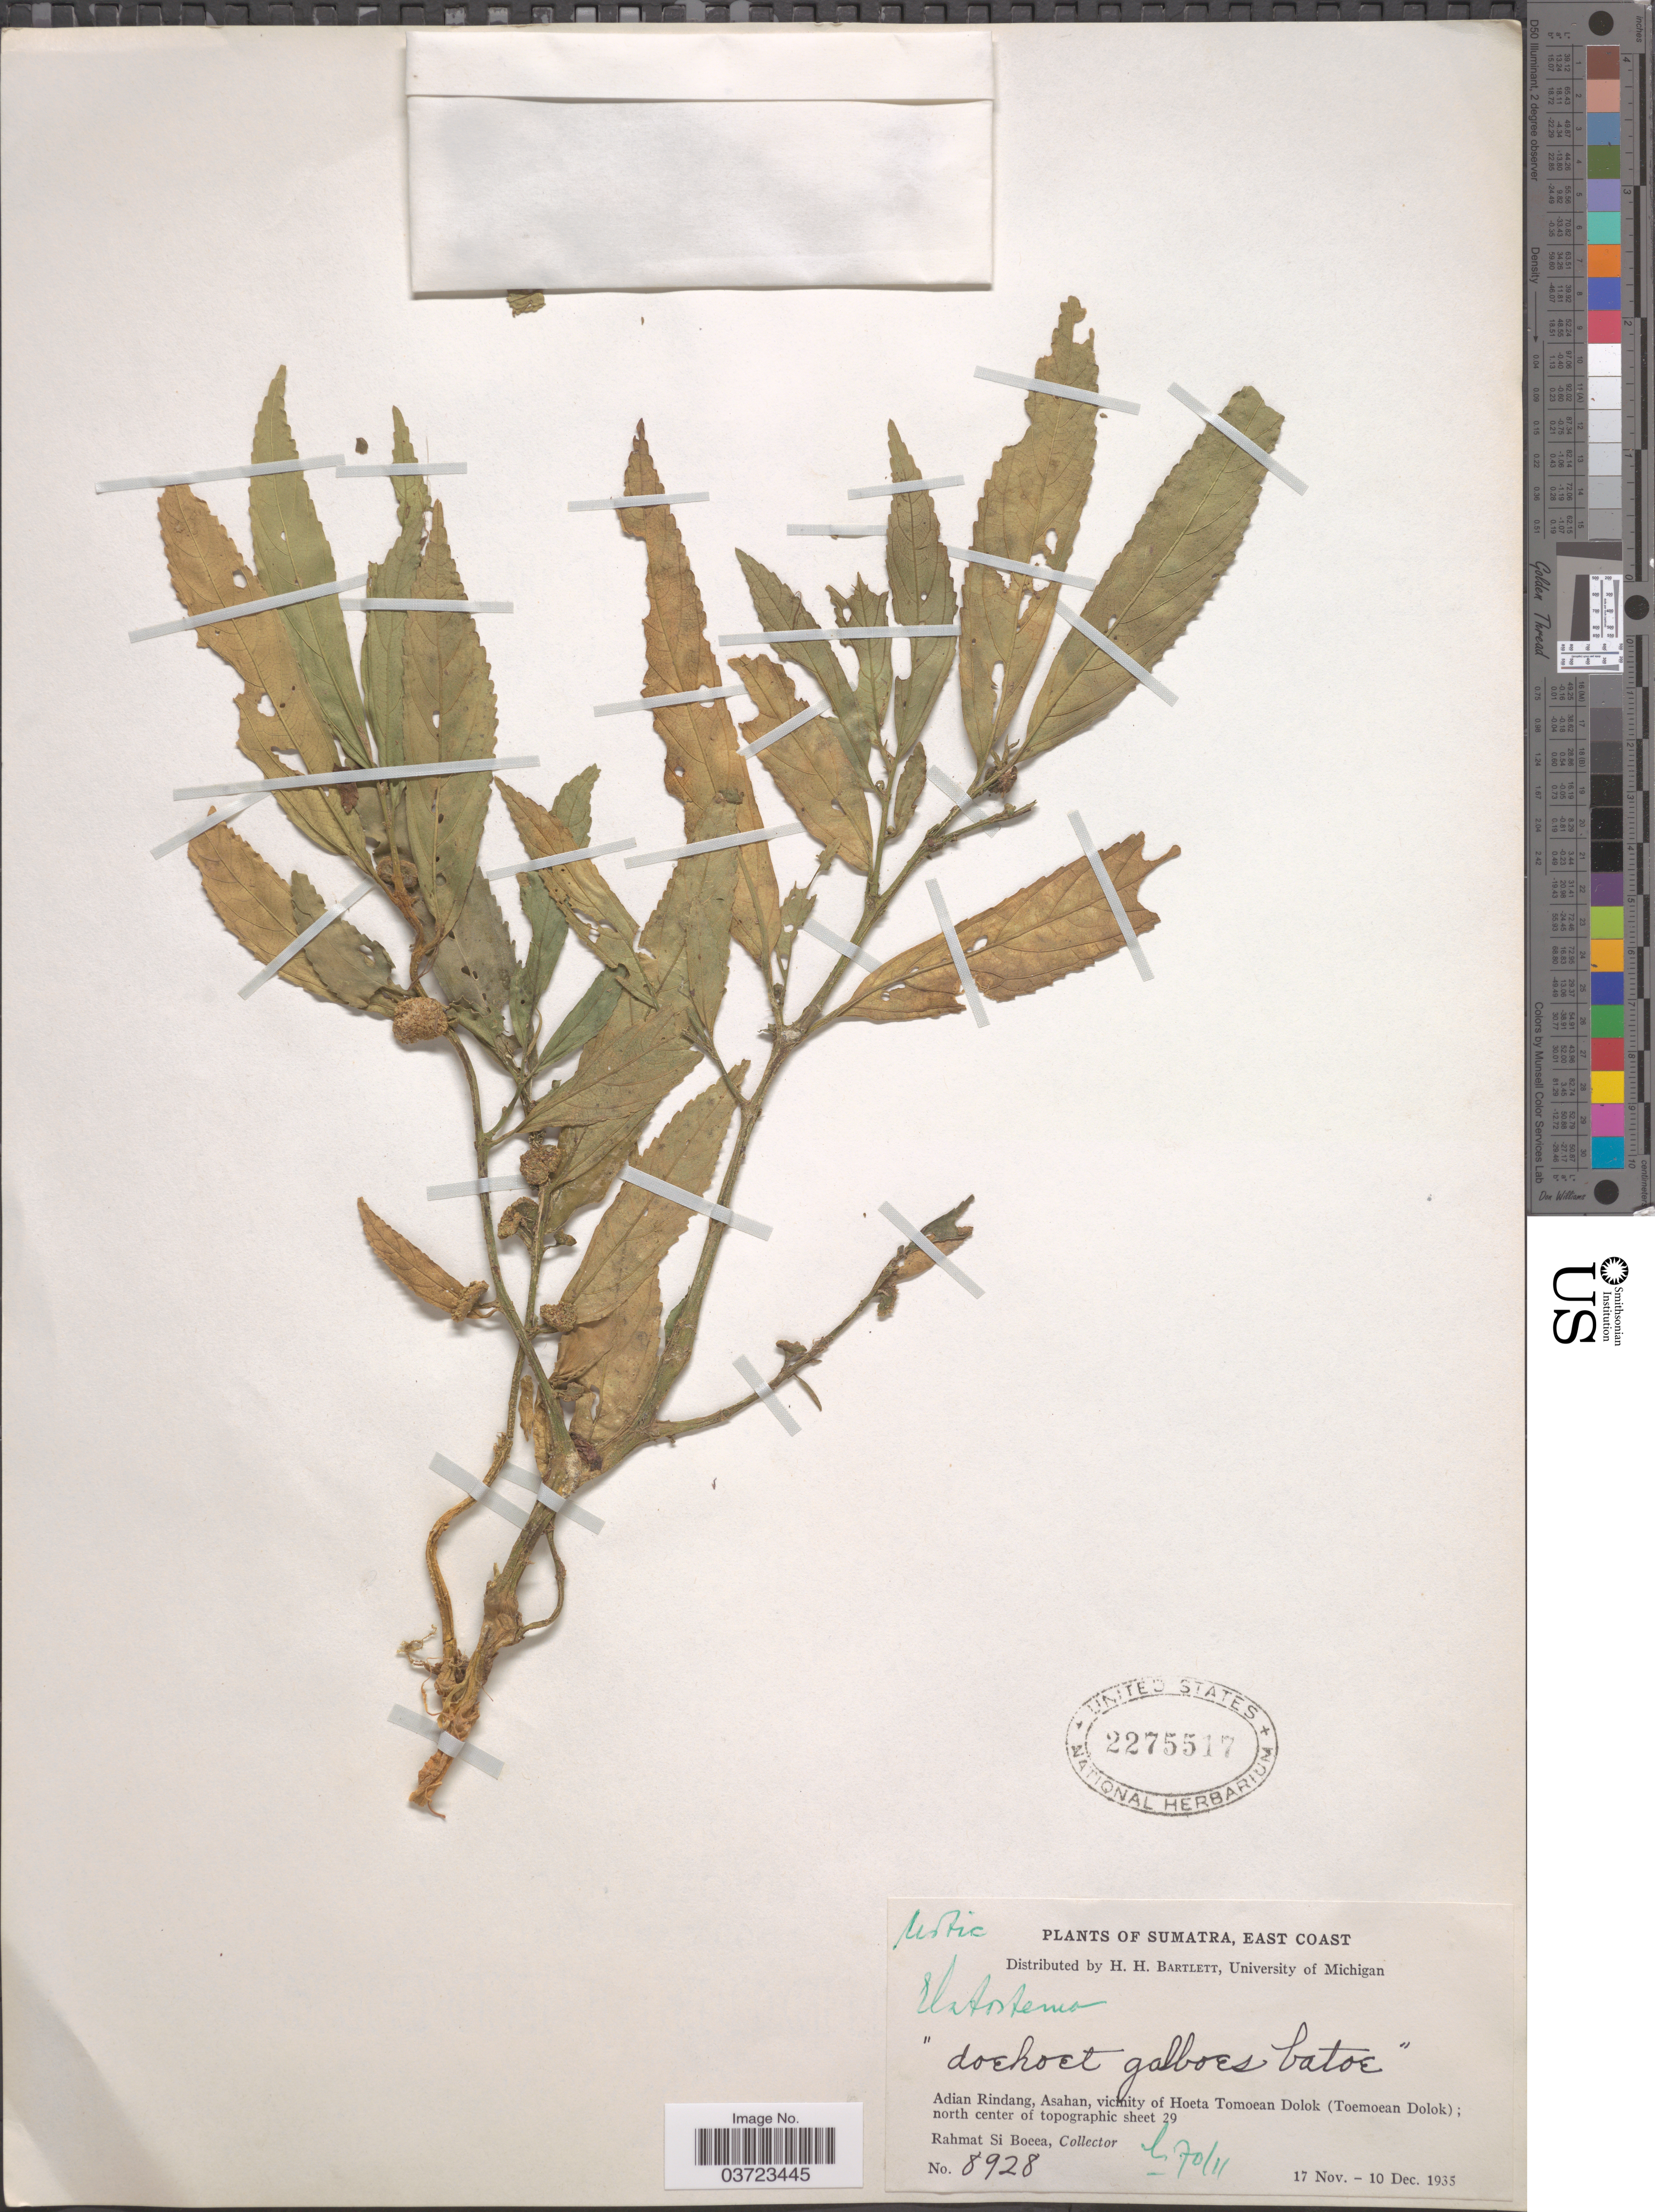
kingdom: Plantae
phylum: Tracheophyta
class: Magnoliopsida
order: Rosales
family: Urticaceae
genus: Elatostema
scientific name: Elatostema sp.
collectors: Rahmat Si Boeea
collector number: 8928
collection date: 1935-11-17/1935-12-10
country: Indonesia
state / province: Sumatra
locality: East Coast. Adian Rindang, Asahan, vicinity of Hoeta Tomoean Dolok (Toemoean Dolok); north center of topographic sheet 29.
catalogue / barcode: US 2275517